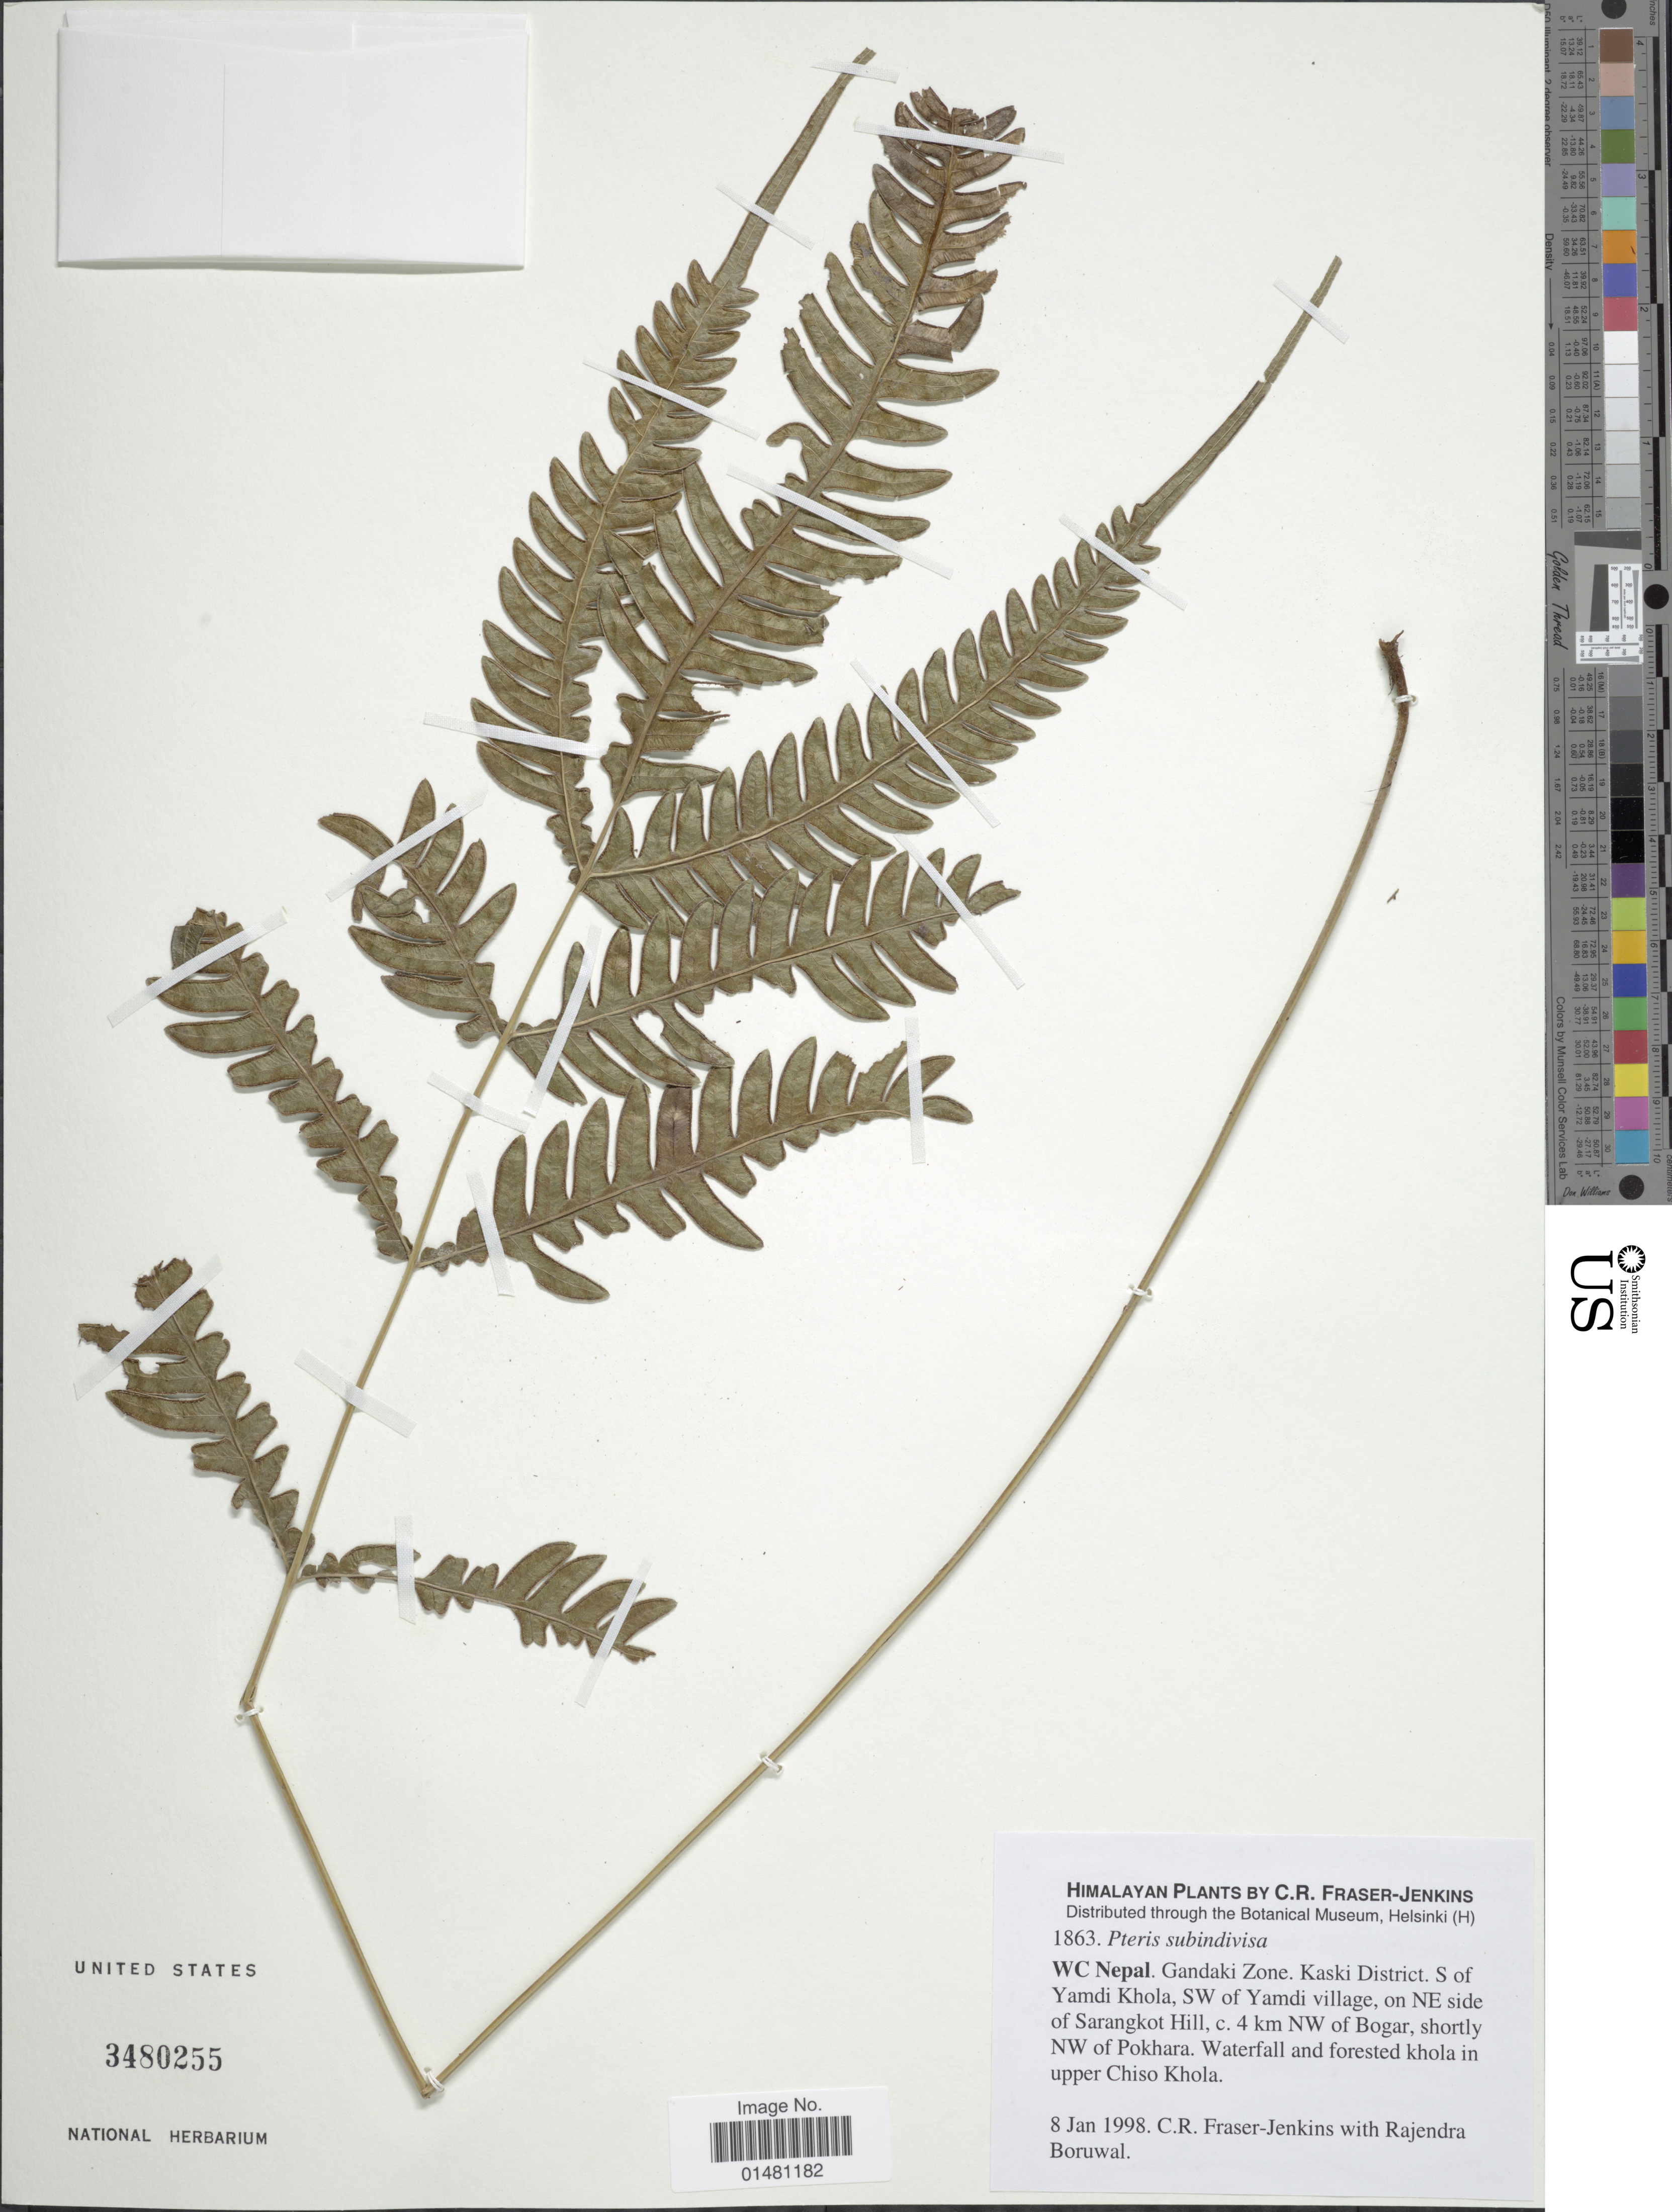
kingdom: Plantae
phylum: Tracheophyta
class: Polypodiopsida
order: Polypodiales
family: Pteridaceae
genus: Pteris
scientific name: Pteris subindivisa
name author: C.B. Clarke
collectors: C. R. Fraser-Jenkins & R. Boruwal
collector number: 1863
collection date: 1998-01-08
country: Nepal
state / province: Gandaki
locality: Himalayan, WC Nepal. Gandaki Zone. Kaski District. S of Yamdi Khola, SW of Yamdi village, on NE side of Sangkot Hill, c. 4 km NW of Bogar, shortly NW of Pokhara. Waterfall and forested khola in upper Chiso Khola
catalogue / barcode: US 3480255